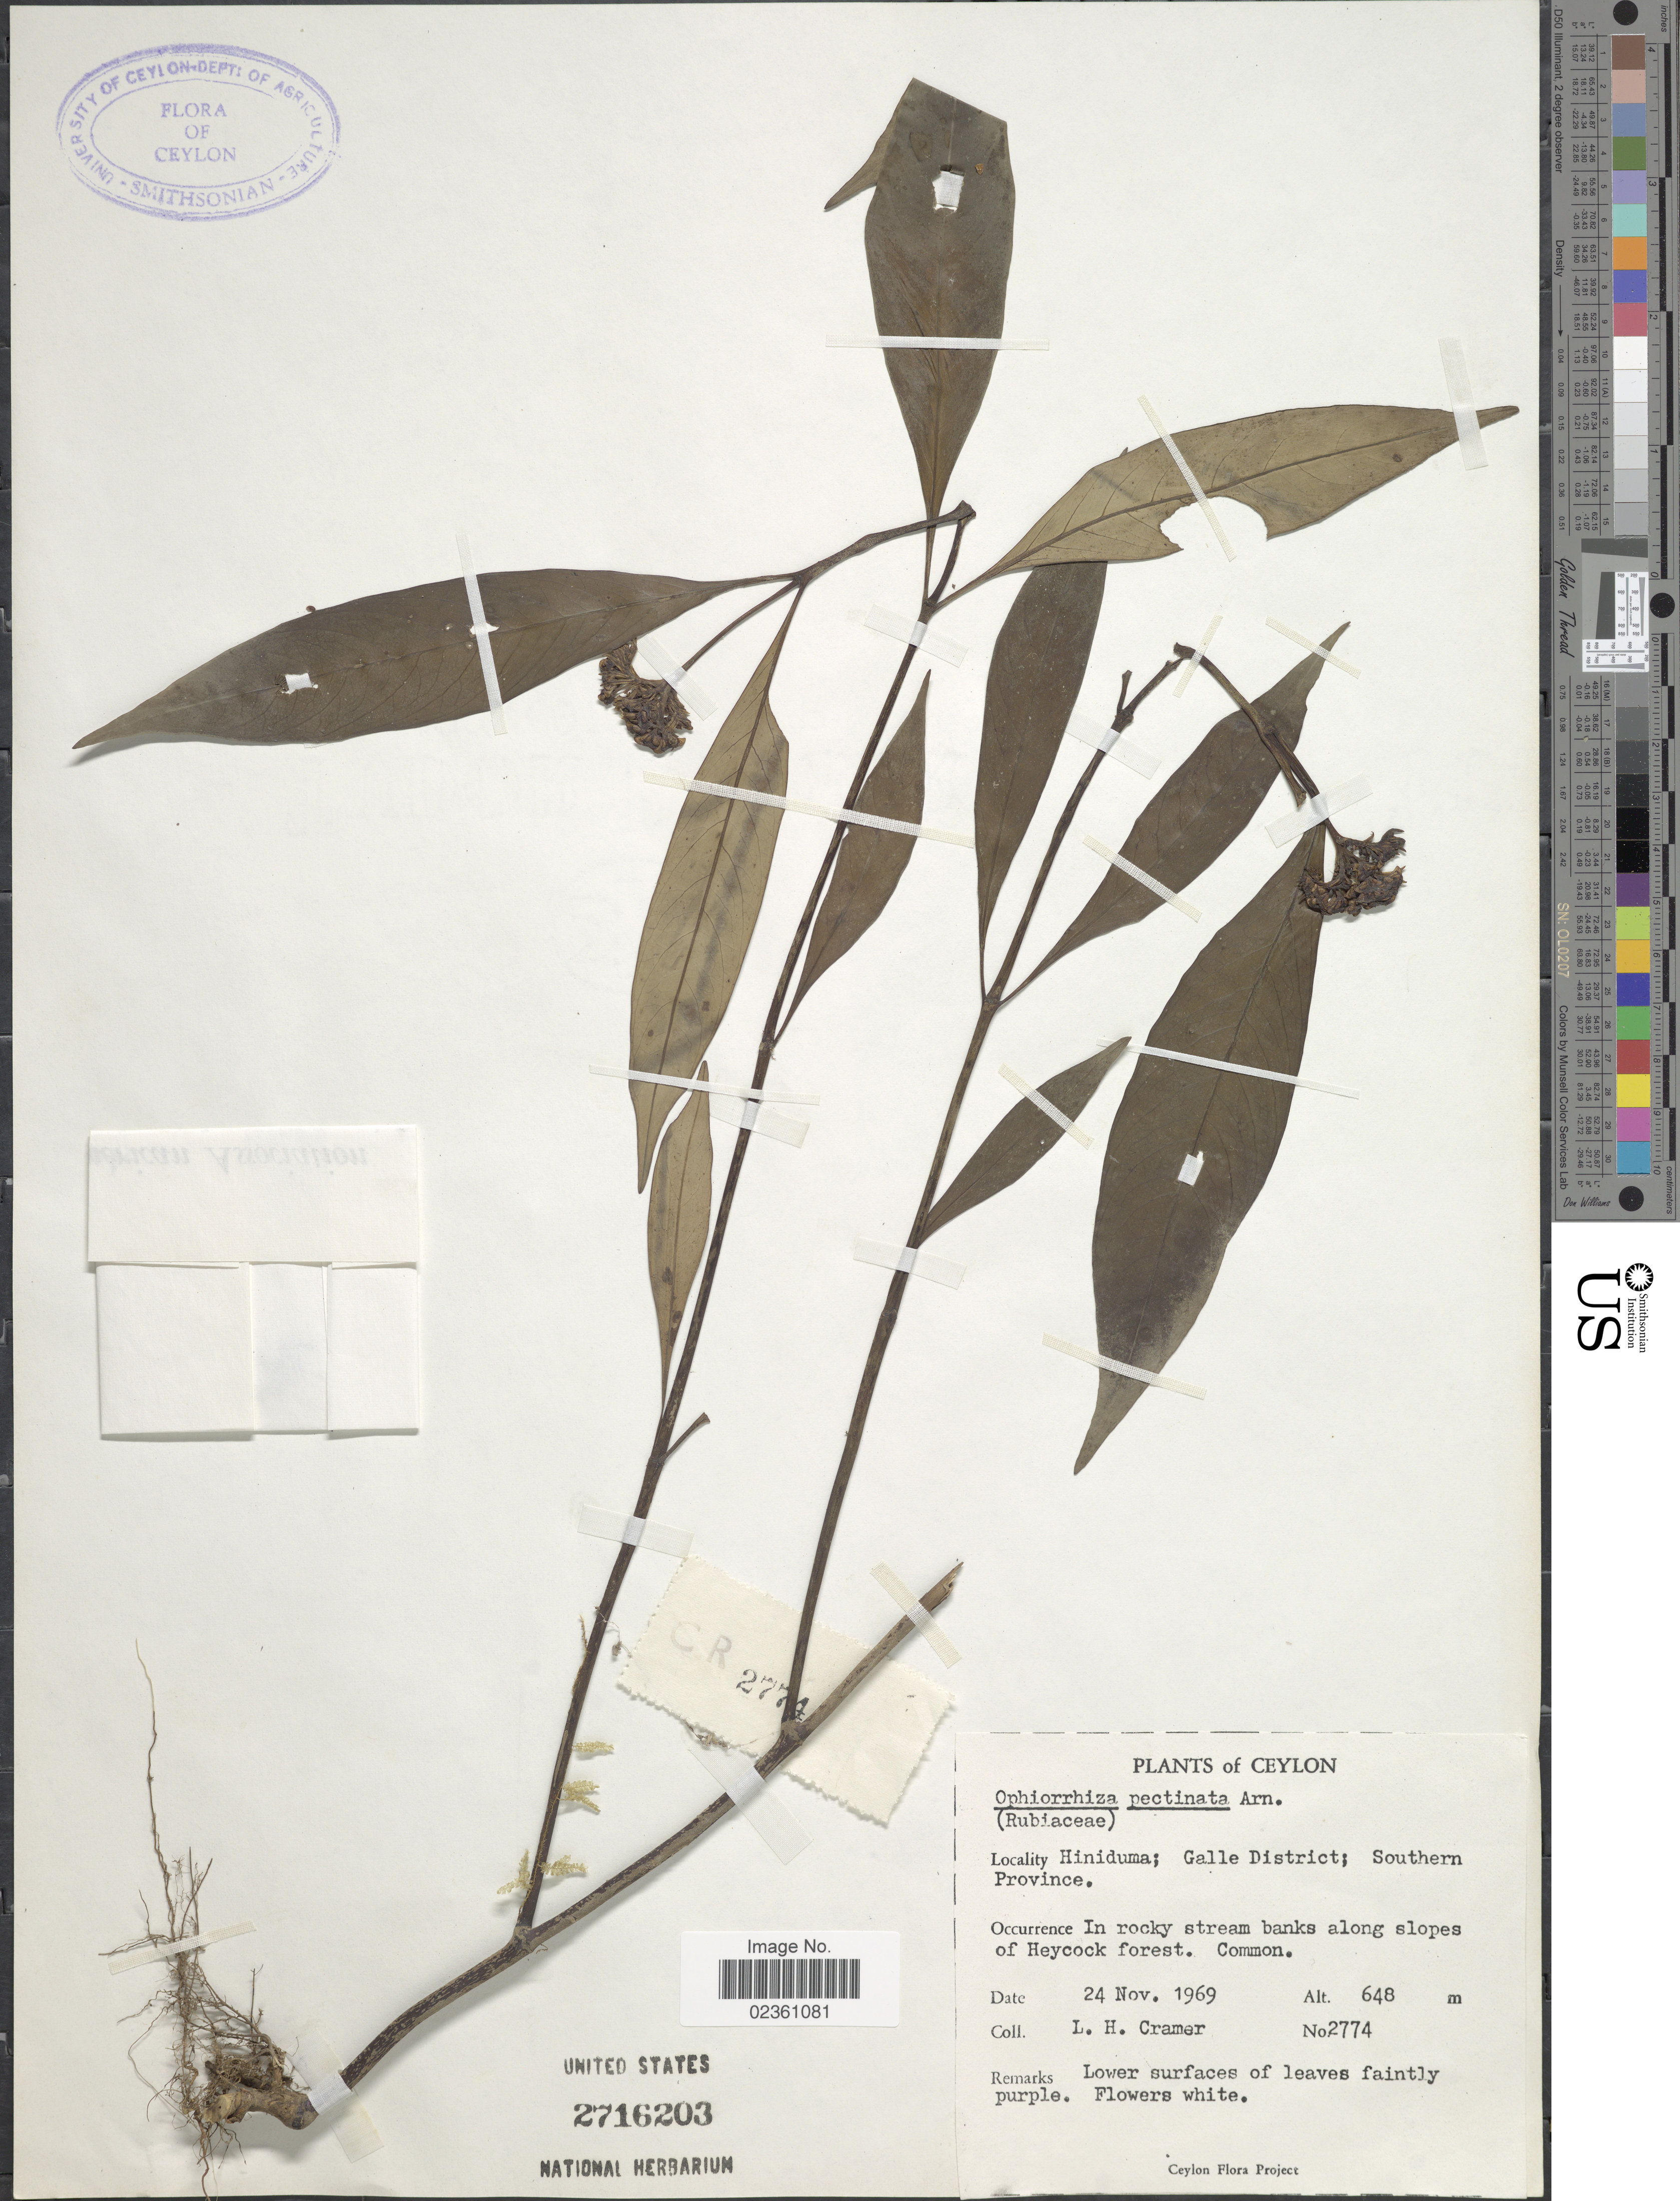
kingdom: Plantae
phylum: Tracheophyta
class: Magnoliopsida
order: Gentianales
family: Rubiaceae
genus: Ophiorrhiza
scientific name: Ophiorrhiza pectinata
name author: Arn.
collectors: L. H. Cramer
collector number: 2774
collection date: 1969-11-24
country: Sri Lanka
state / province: Southern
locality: Ceylon, Hiniduma; Galle District, In rocky stream banks along slopes of Heycock forest. Common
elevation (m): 648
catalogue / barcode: US 2716203